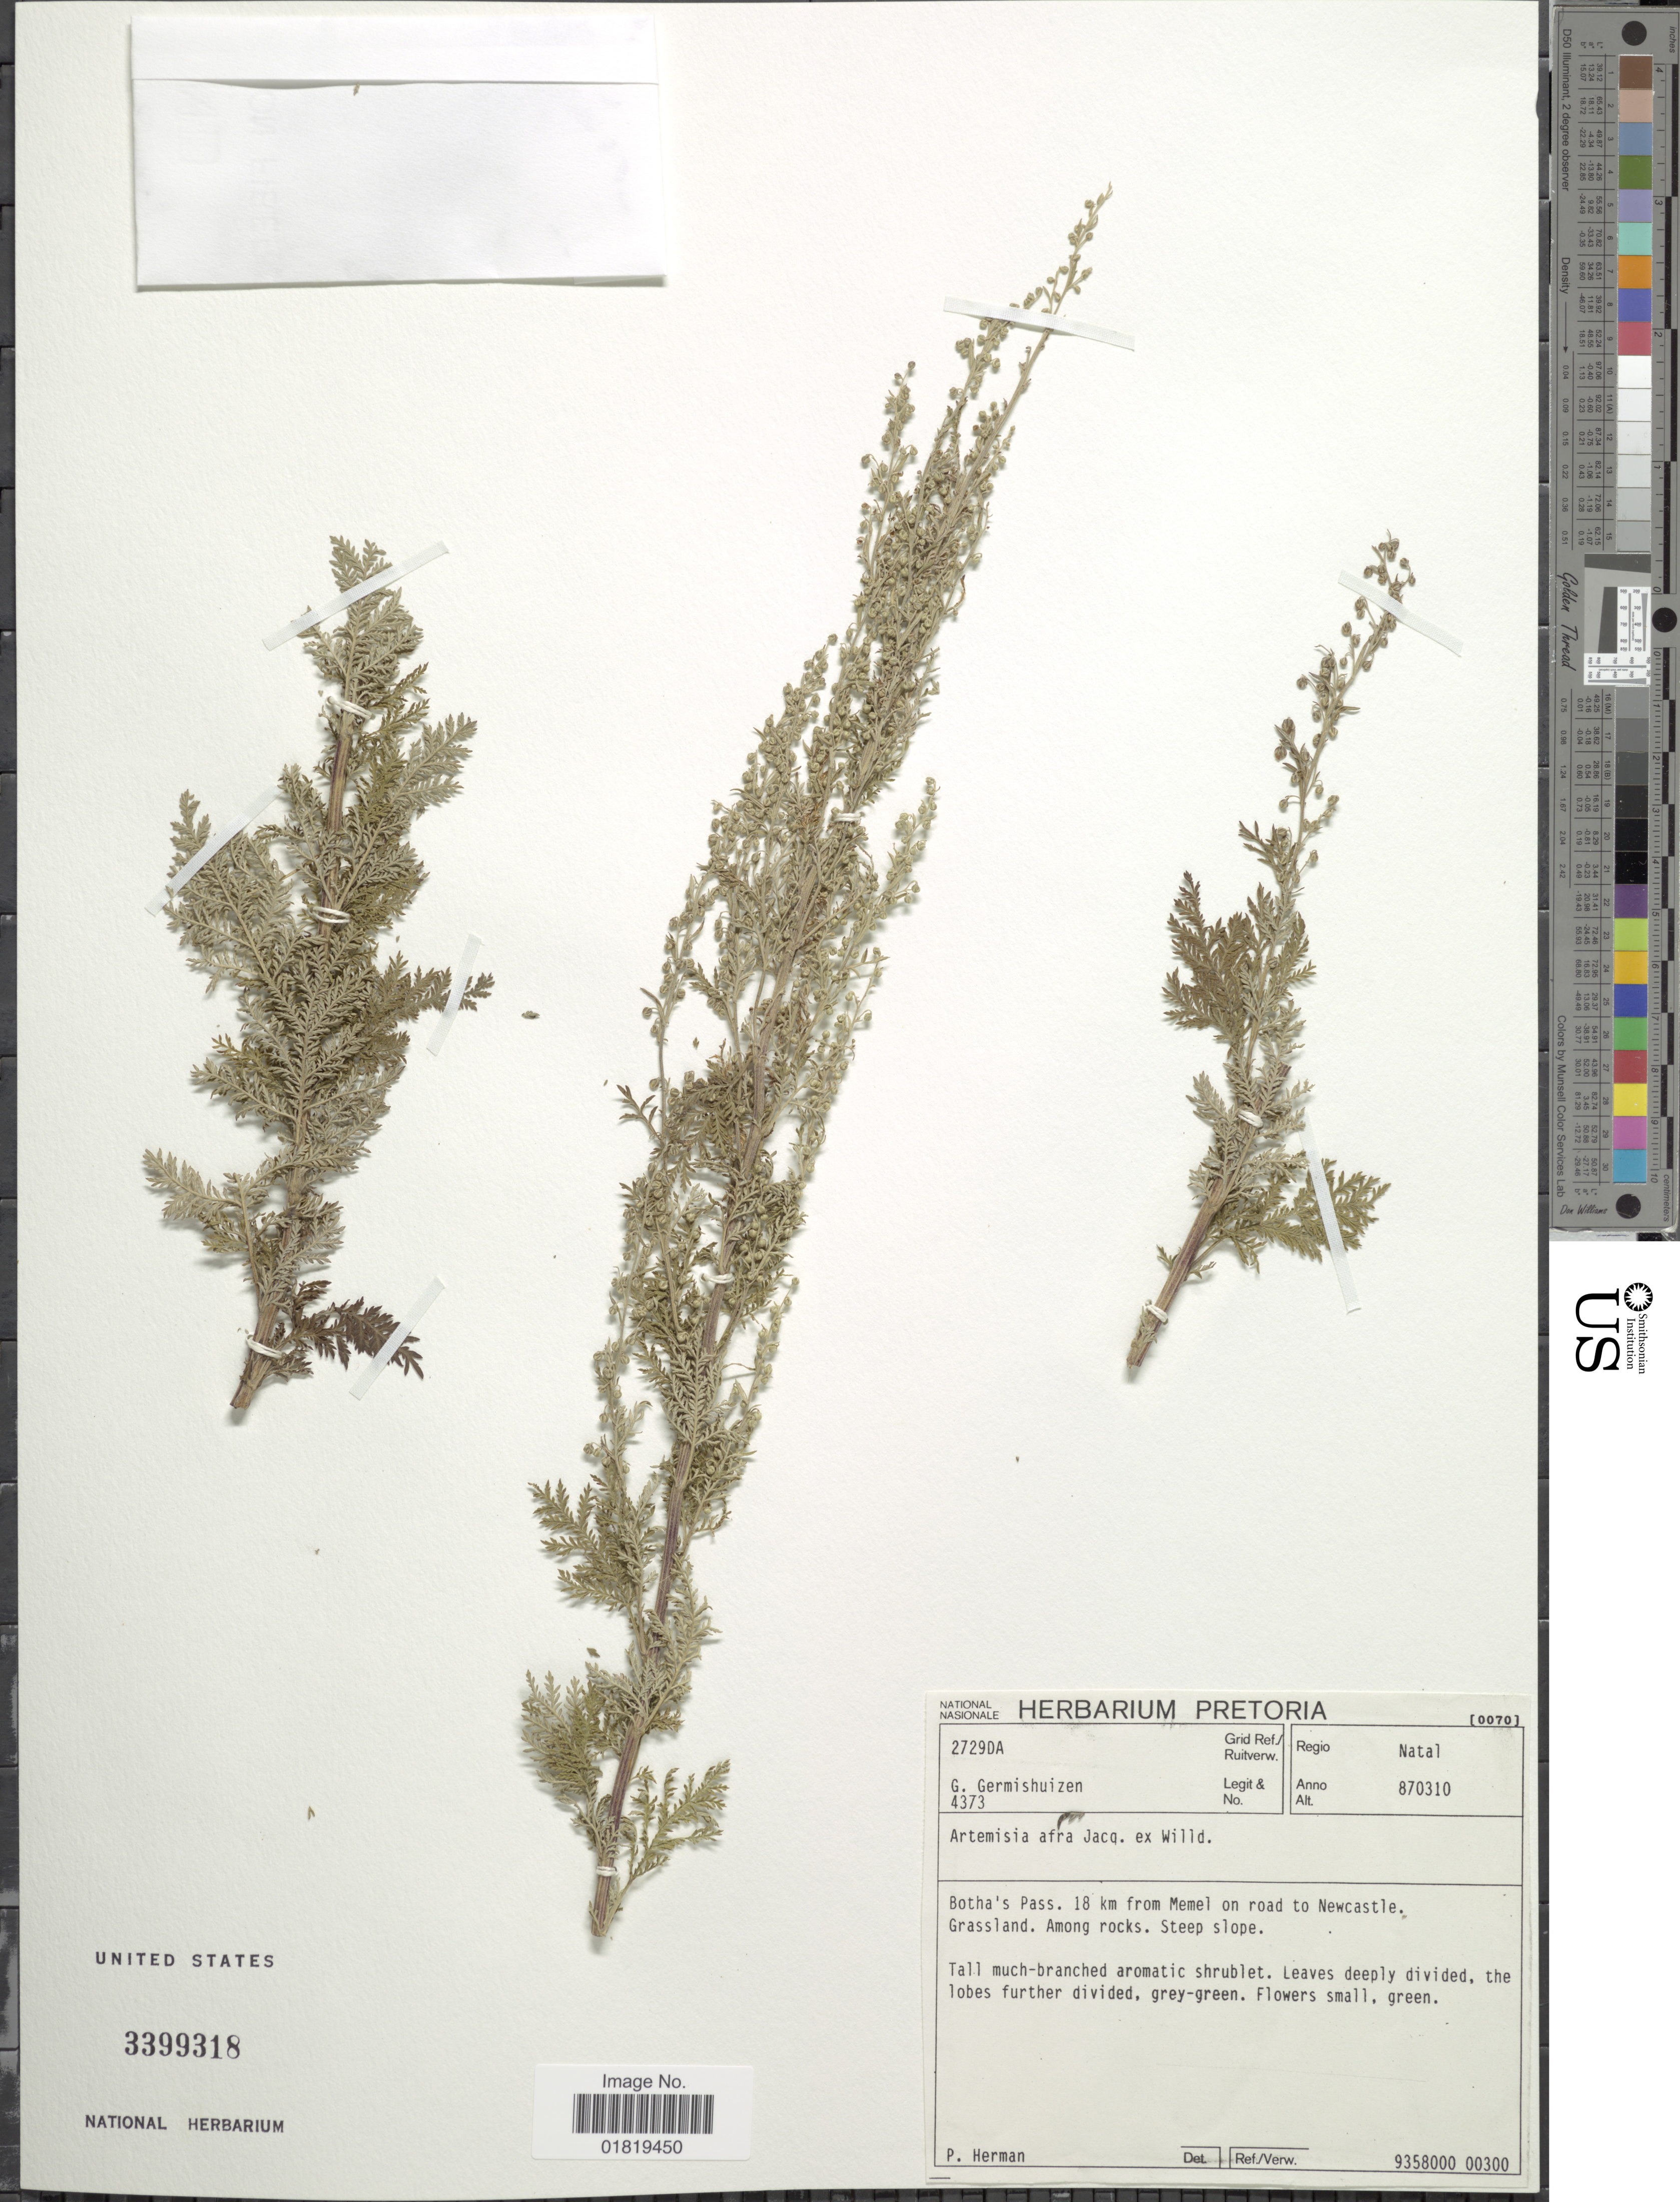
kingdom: Plantae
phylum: Tracheophyta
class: Magnoliopsida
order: Asterales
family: Asteraceae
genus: Artemisia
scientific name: Artemisia afra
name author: Jacq. ex Willd.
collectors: G. Germishuizen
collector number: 4373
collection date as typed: Transcribed d/m/y: 10/3/87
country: South Africa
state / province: KwaZulu-Natal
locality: Natal, Botha's Pass, 18 km from Memel on road to Newcastle, Grassland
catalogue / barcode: US 3399318